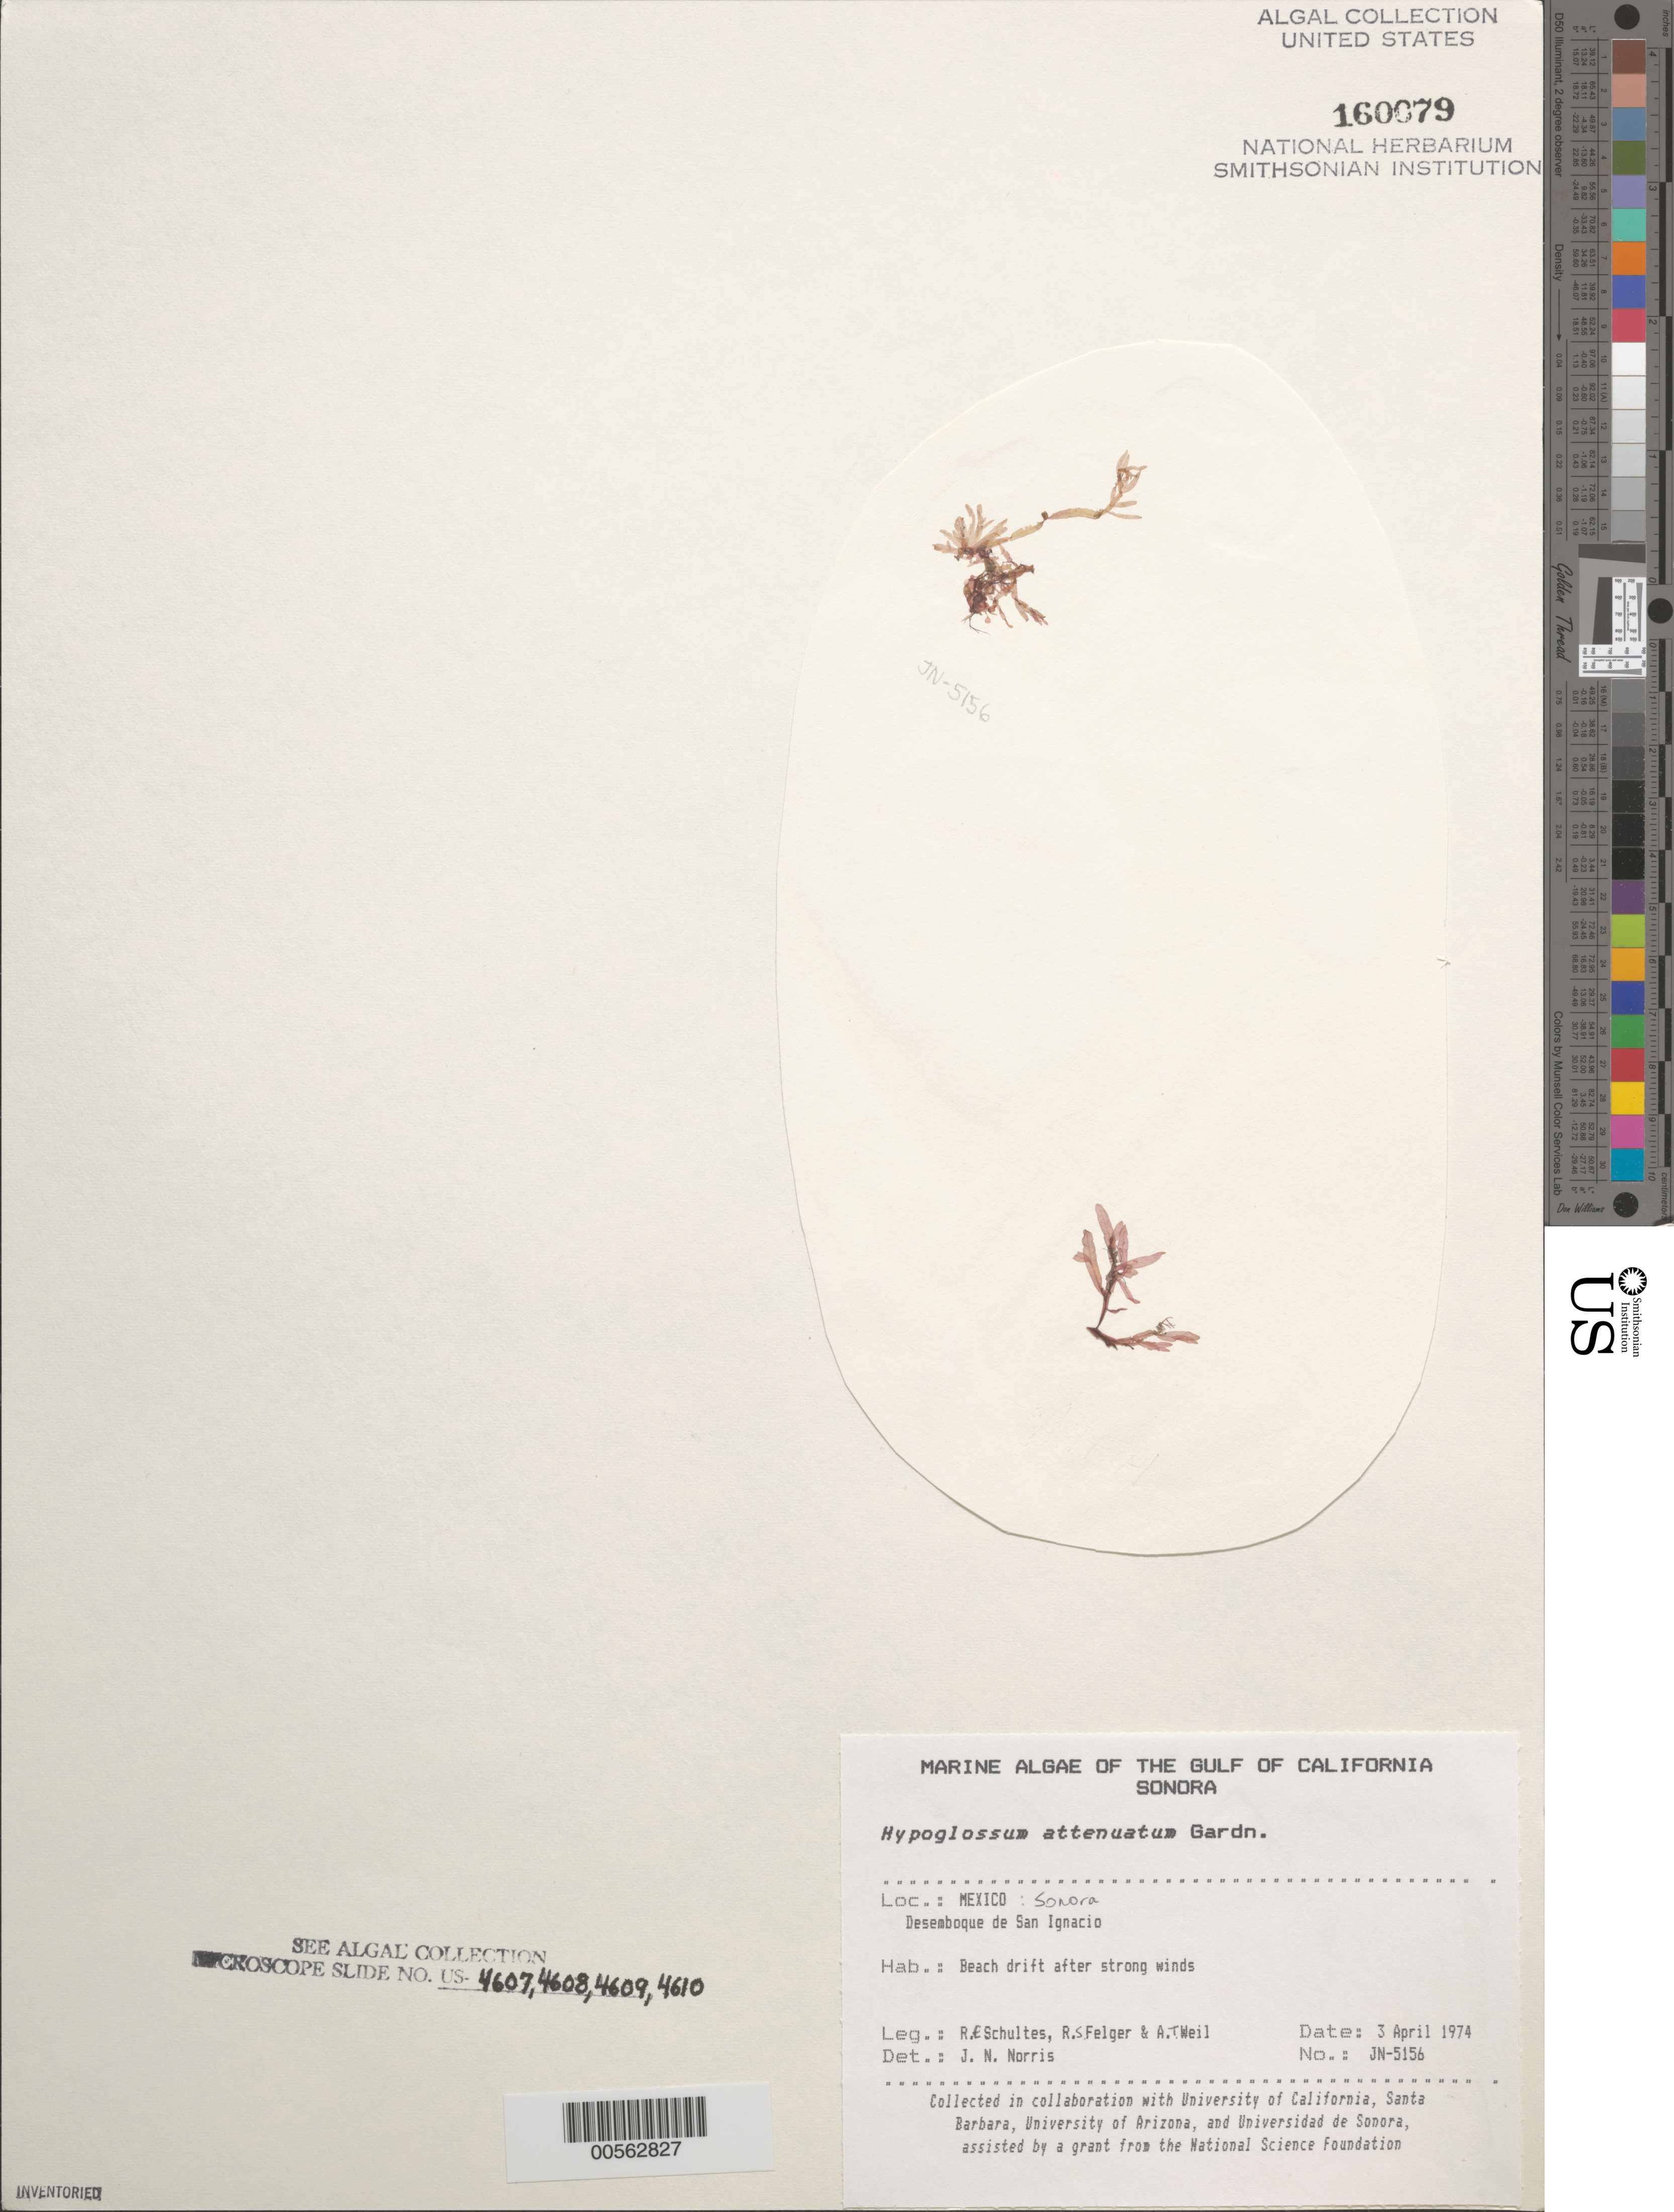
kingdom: Plantae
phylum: Rhodophyta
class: Florideophyceae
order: Ceramiales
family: Delesseriaceae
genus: Hypoglossum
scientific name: Hypoglossum attenuatum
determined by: Norris, James N.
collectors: R. E. Schultes, R. S. Felger & A. T. Weil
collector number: JN-5156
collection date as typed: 03 Apr 1974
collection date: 1974-04-03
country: Mexico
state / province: Sonora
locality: Desemboque de San Ignacio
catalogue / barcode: US 160079